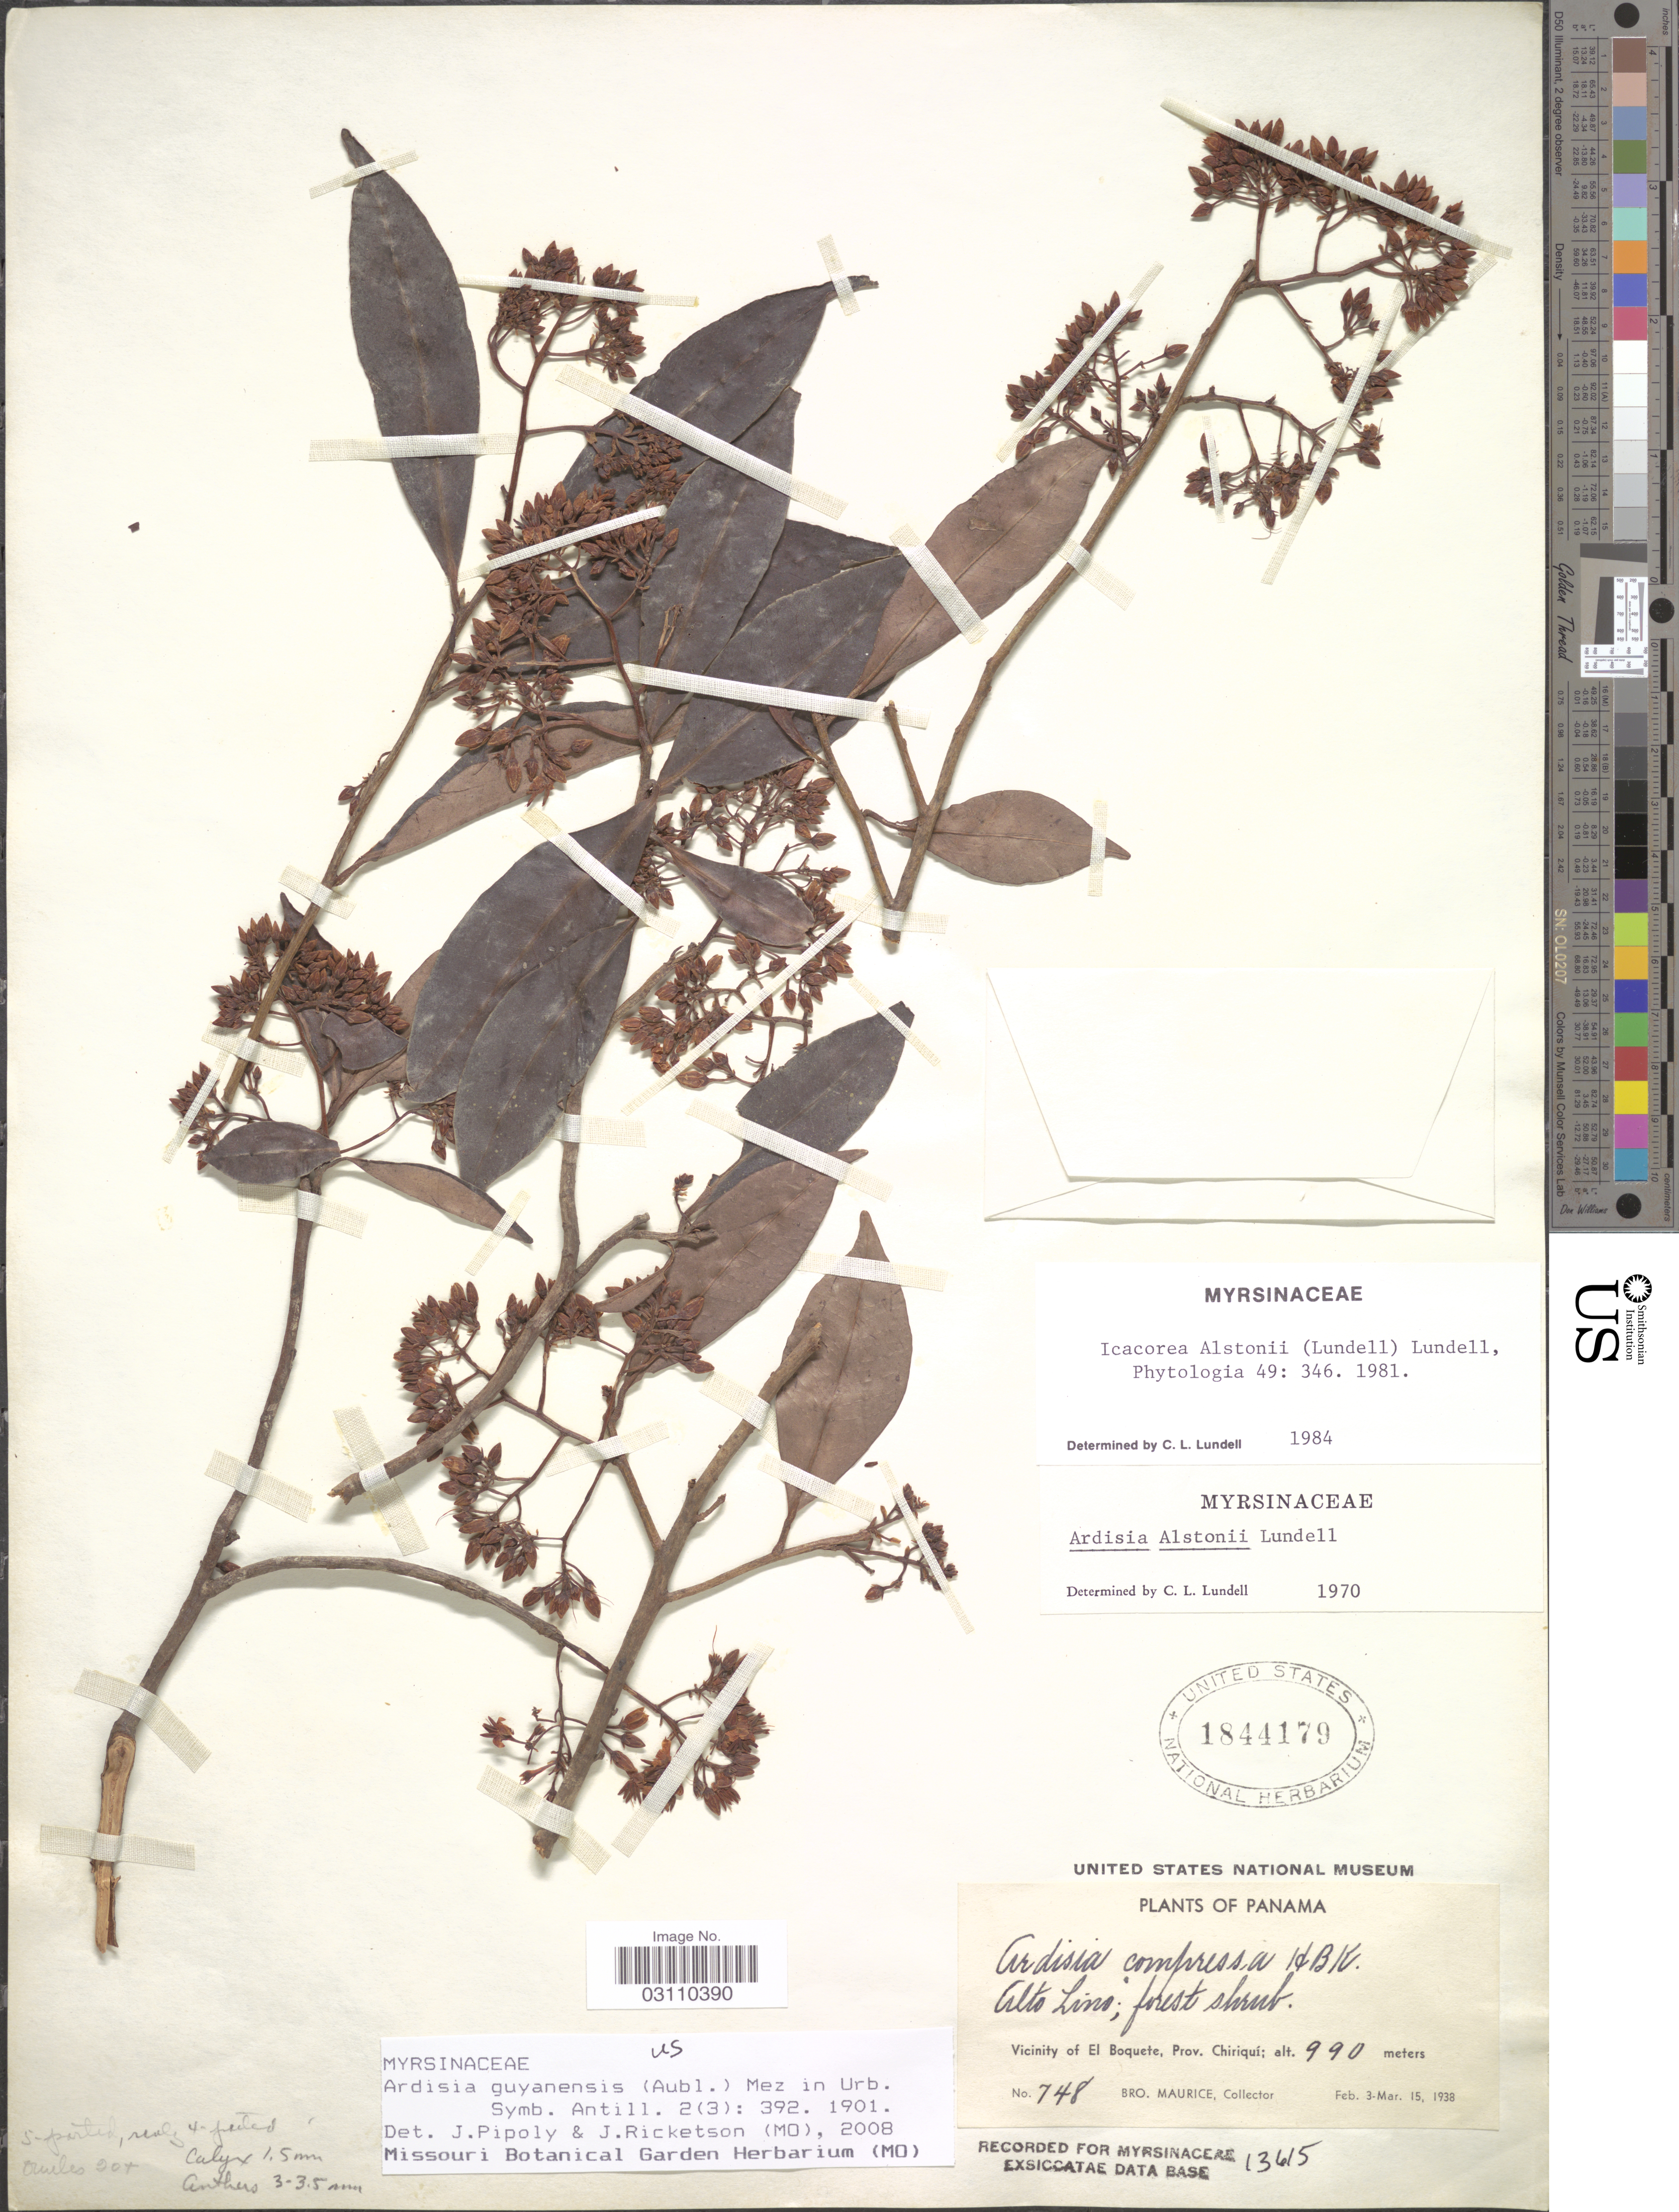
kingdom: Plantae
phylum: Tracheophyta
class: Magnoliopsida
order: Ericales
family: Primulaceae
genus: Ardisia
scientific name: Ardisia guianensis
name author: (Aubl.) Mez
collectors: B. Maurice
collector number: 748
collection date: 1938-02-03/1938-03-15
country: Panama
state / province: Chiriqui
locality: Alto Lino. Vicinity of El Boquete.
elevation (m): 990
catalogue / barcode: US 1844179